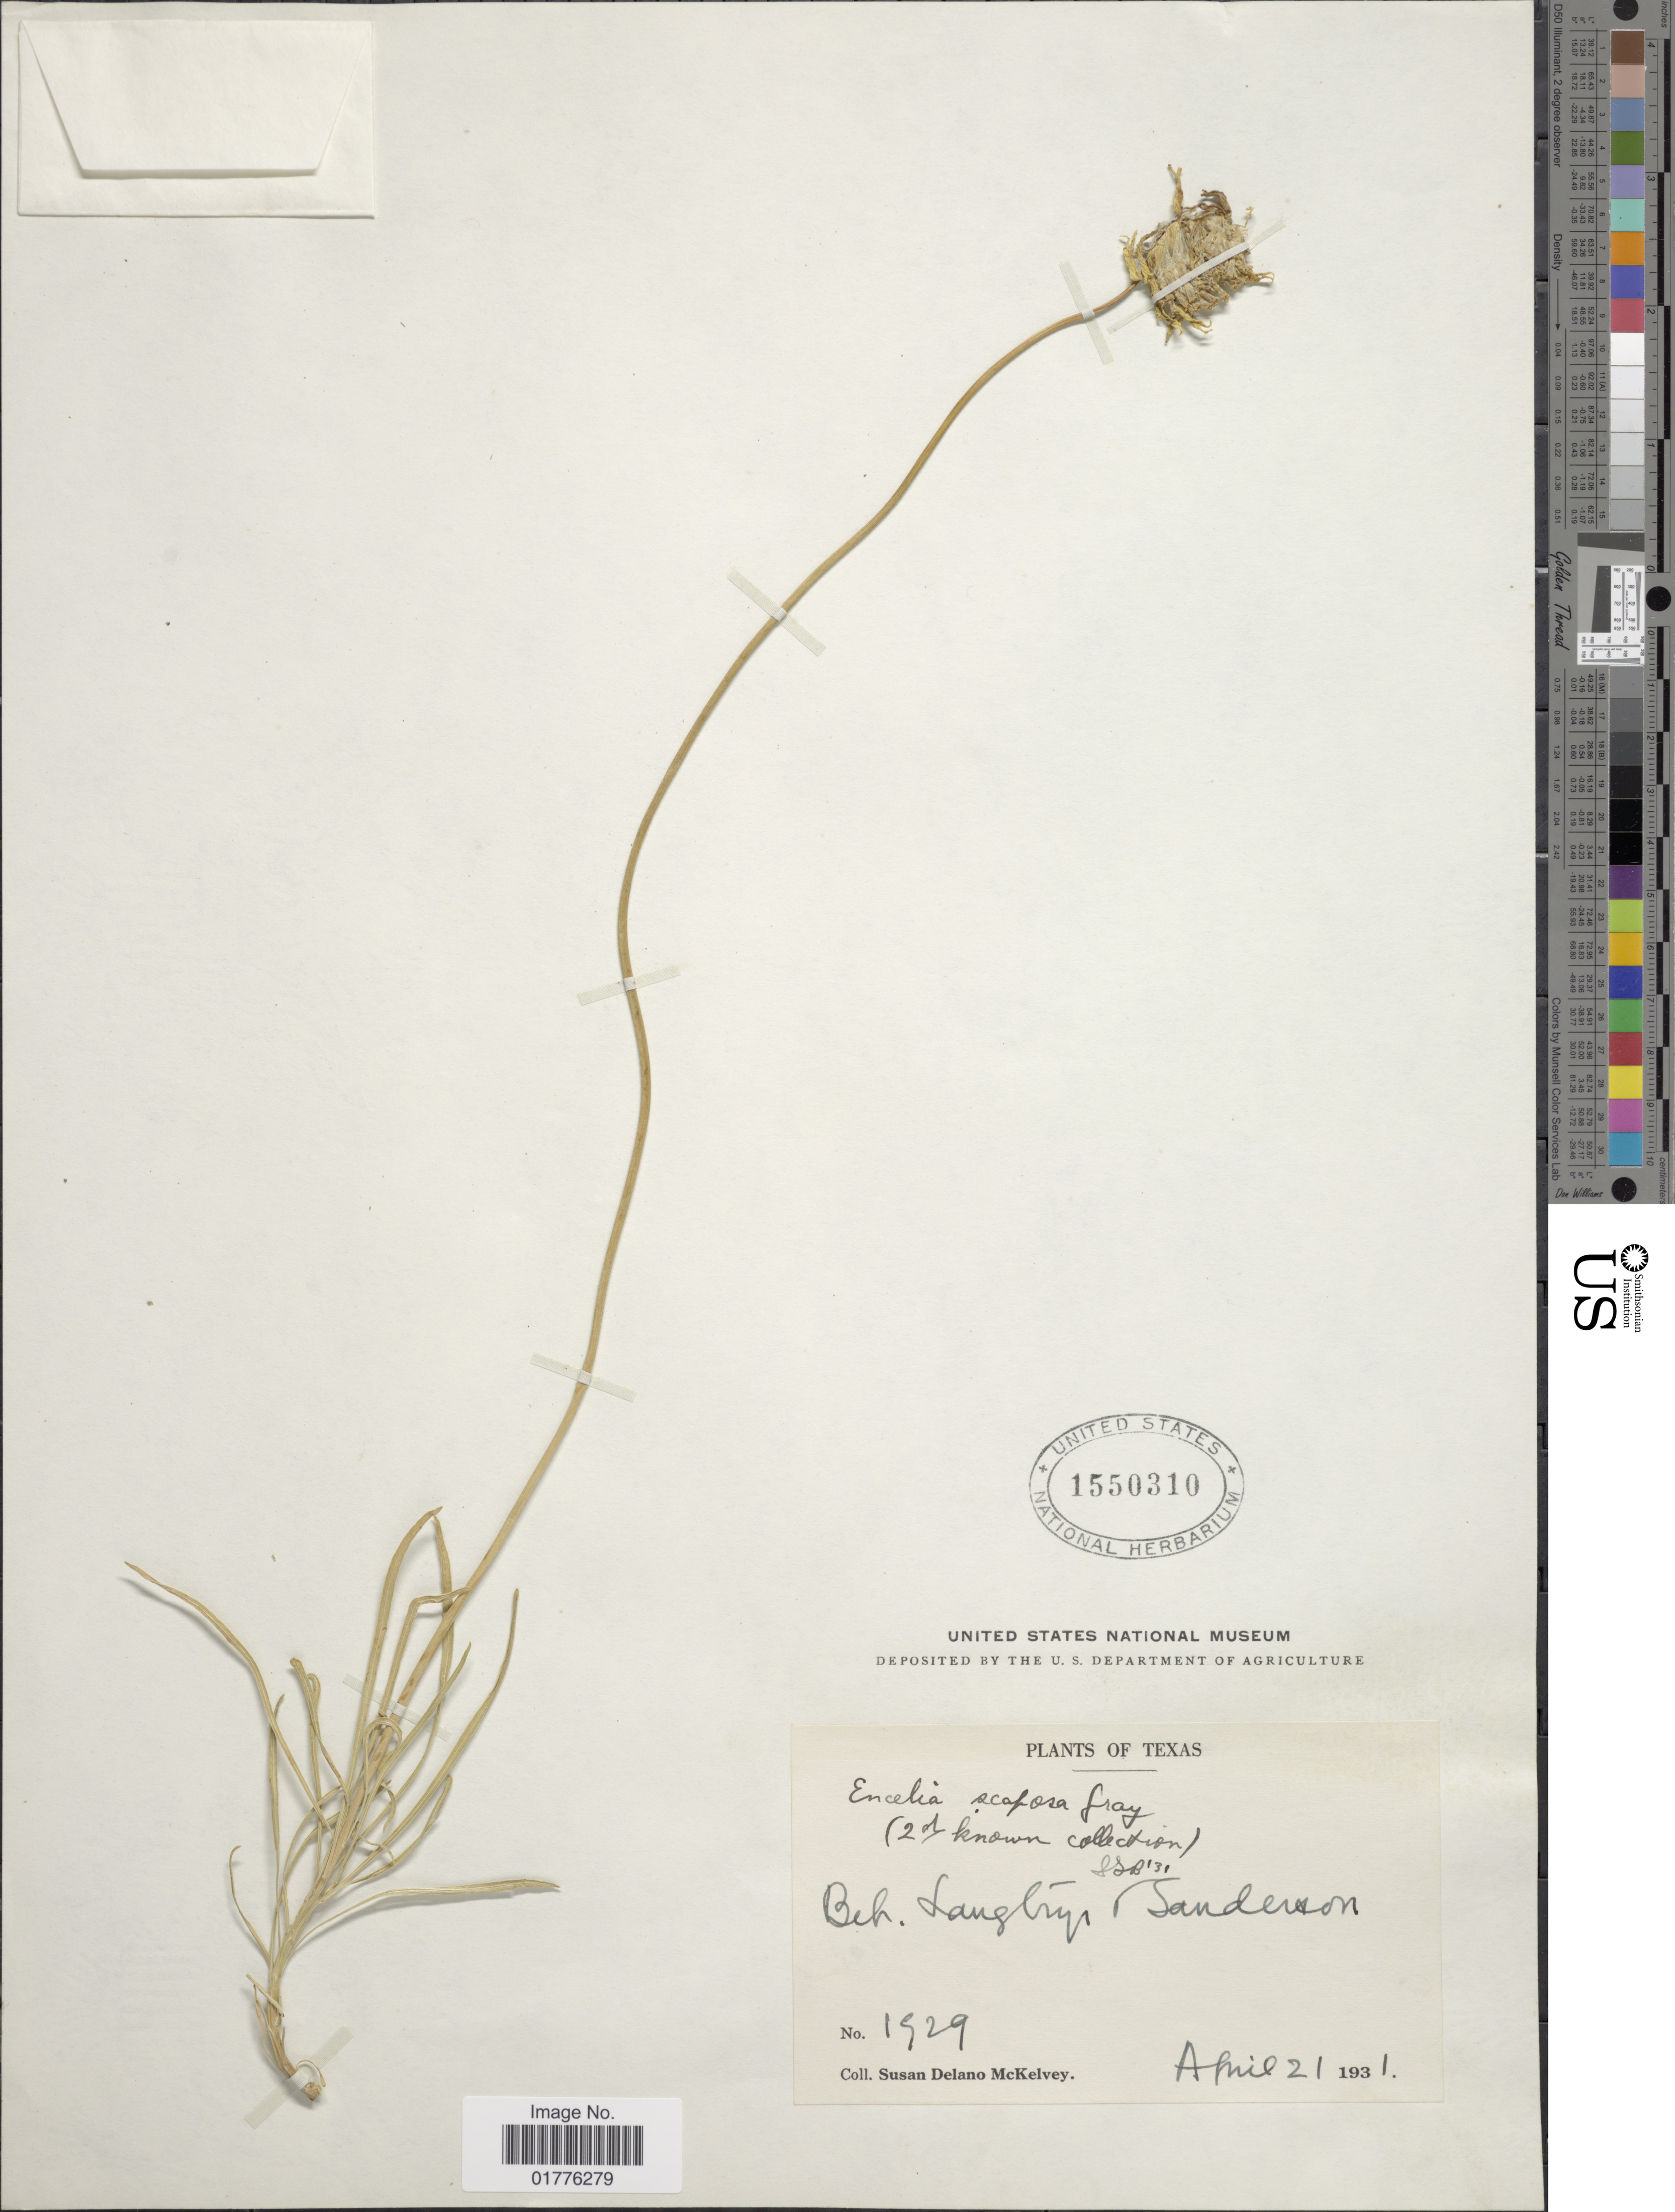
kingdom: Plantae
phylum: Tracheophyta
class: Magnoliopsida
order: Asterales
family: Asteraceae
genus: Encelia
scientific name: Encelia scaposa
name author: A. Gray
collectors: S. A. McKelvey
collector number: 1529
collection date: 1931-04-21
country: United States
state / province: Texas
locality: Bet. Laughlin and Henderson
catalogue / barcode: US 1550310